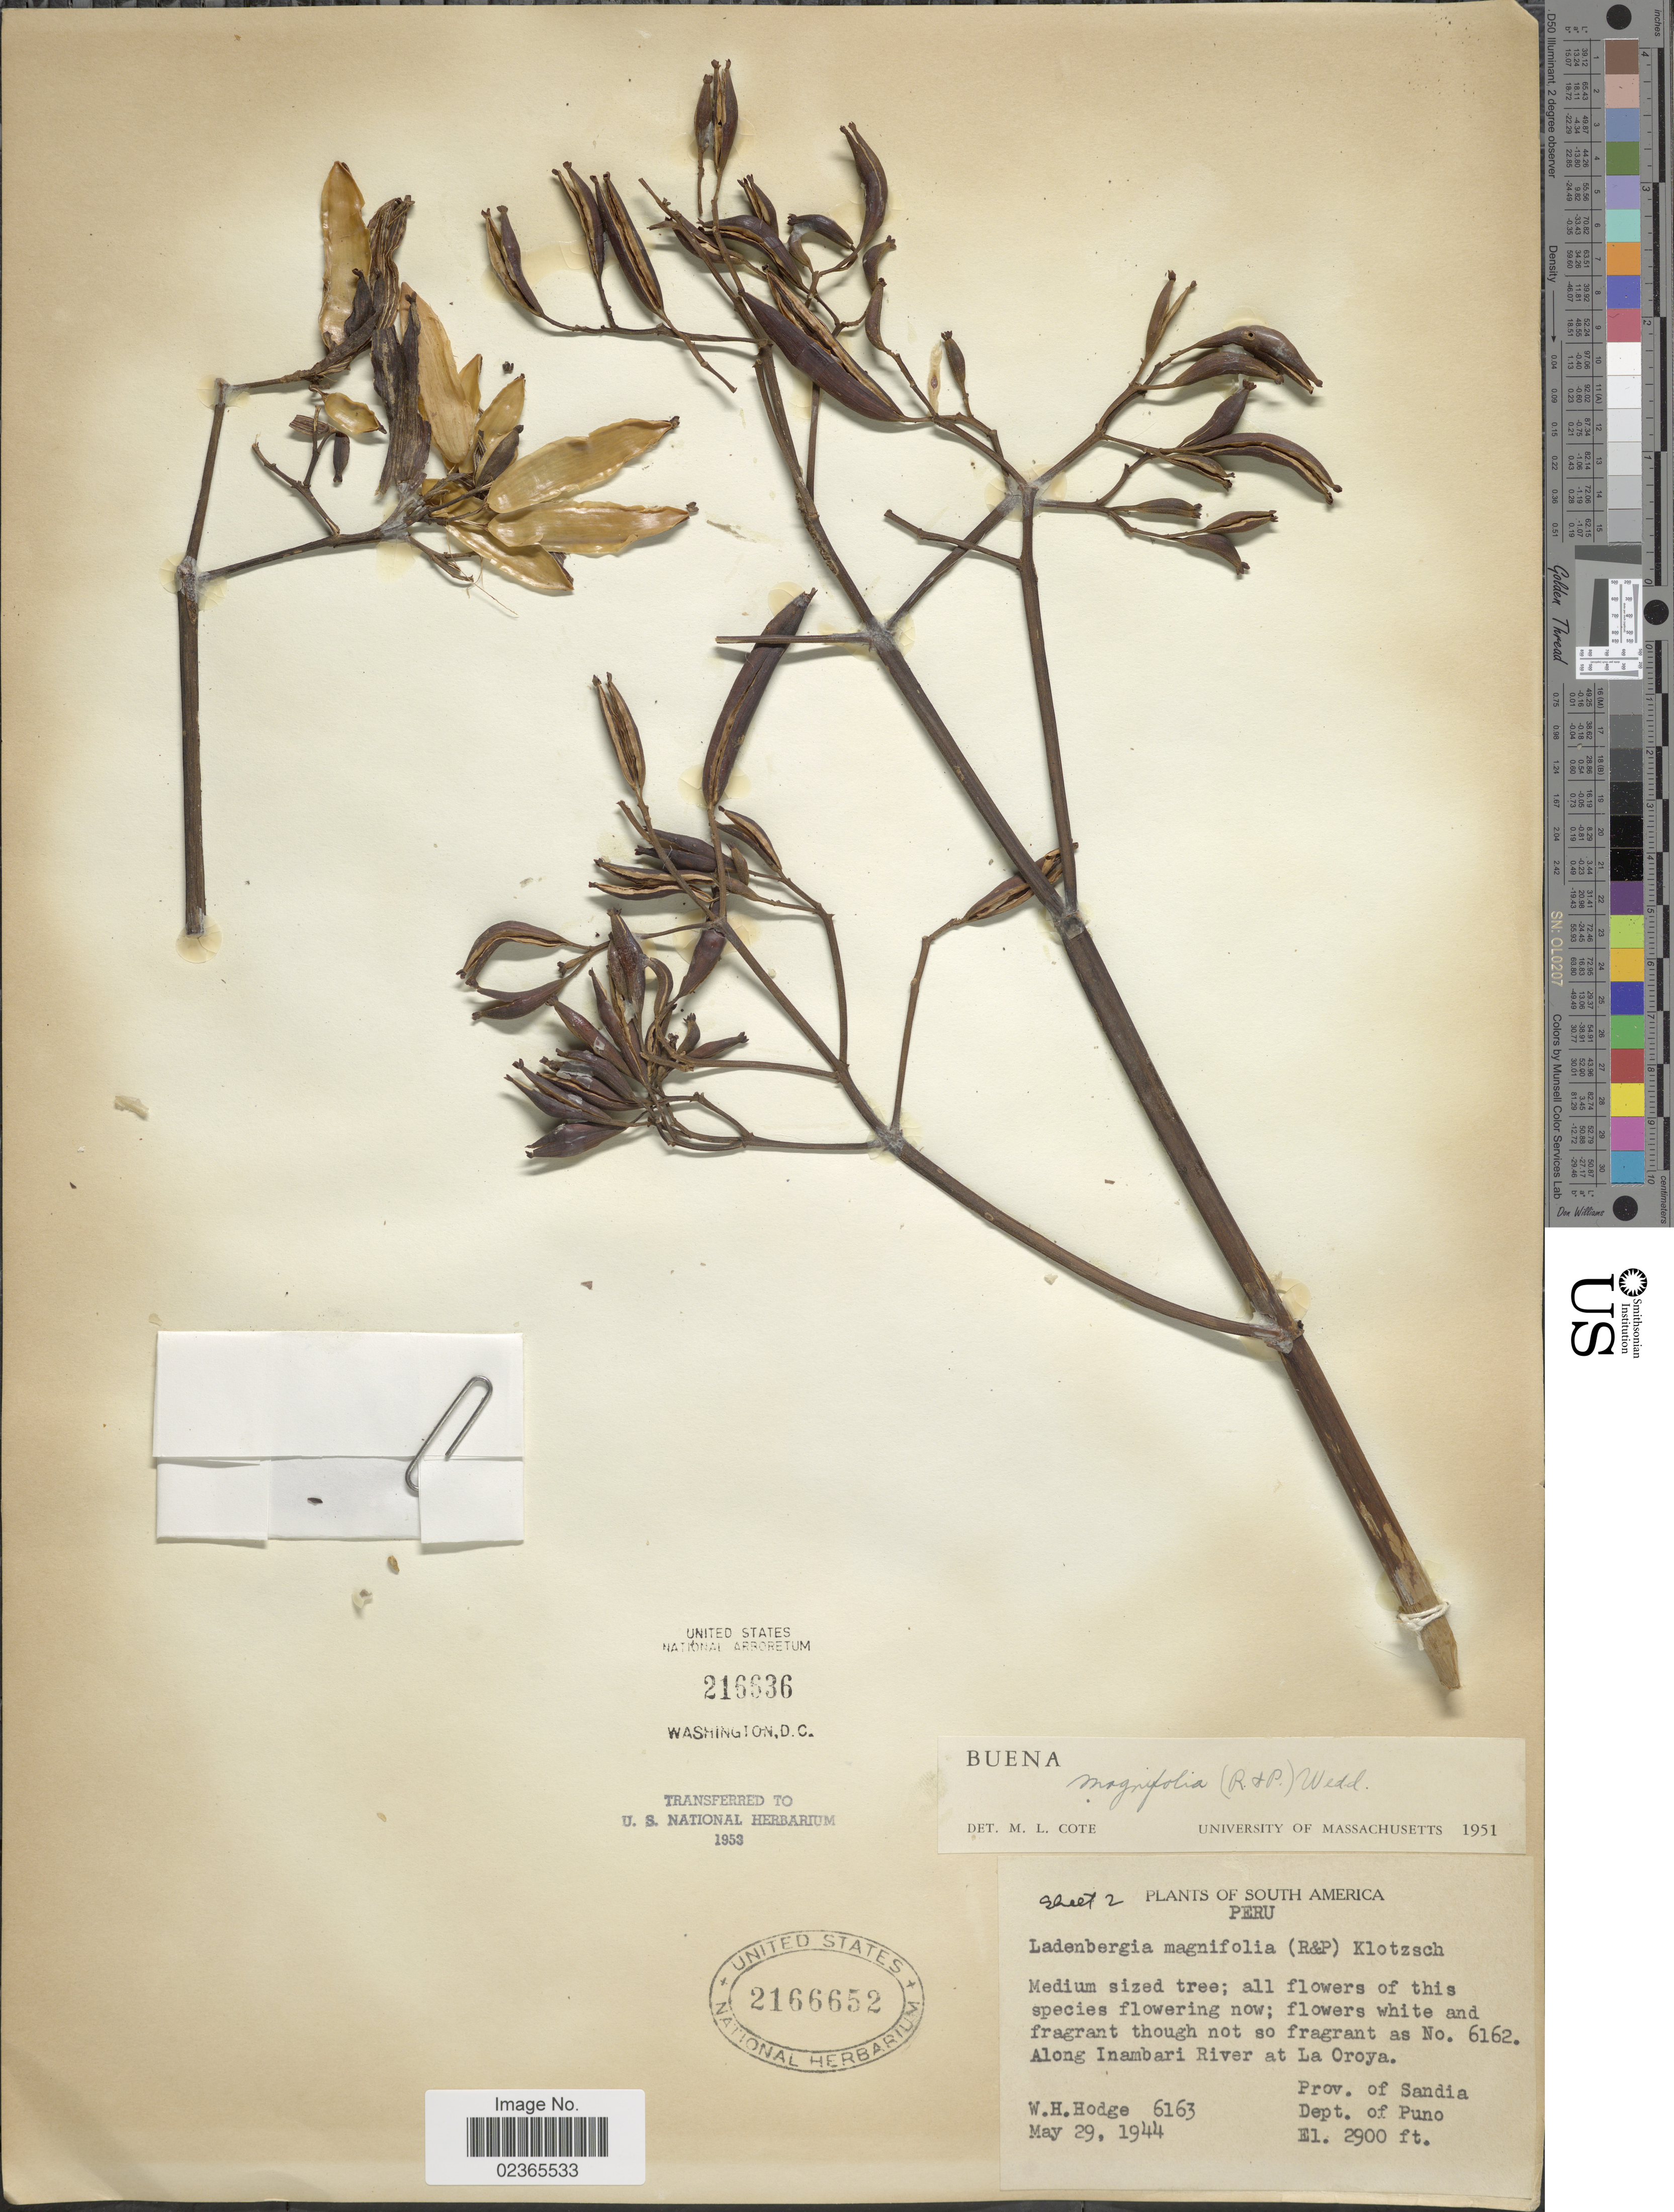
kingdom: Plantae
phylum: Tracheophyta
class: Magnoliopsida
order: Gentianales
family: Rubiaceae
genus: Ladenbergia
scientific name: Ladenbergia oblongifolia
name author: (Mutis) L. Andersson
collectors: W. Hodge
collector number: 6163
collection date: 1944-05-29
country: Peru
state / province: Puno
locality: Along Inambari River at La Oroya, Prov. of Sandia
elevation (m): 884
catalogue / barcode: US 2166652